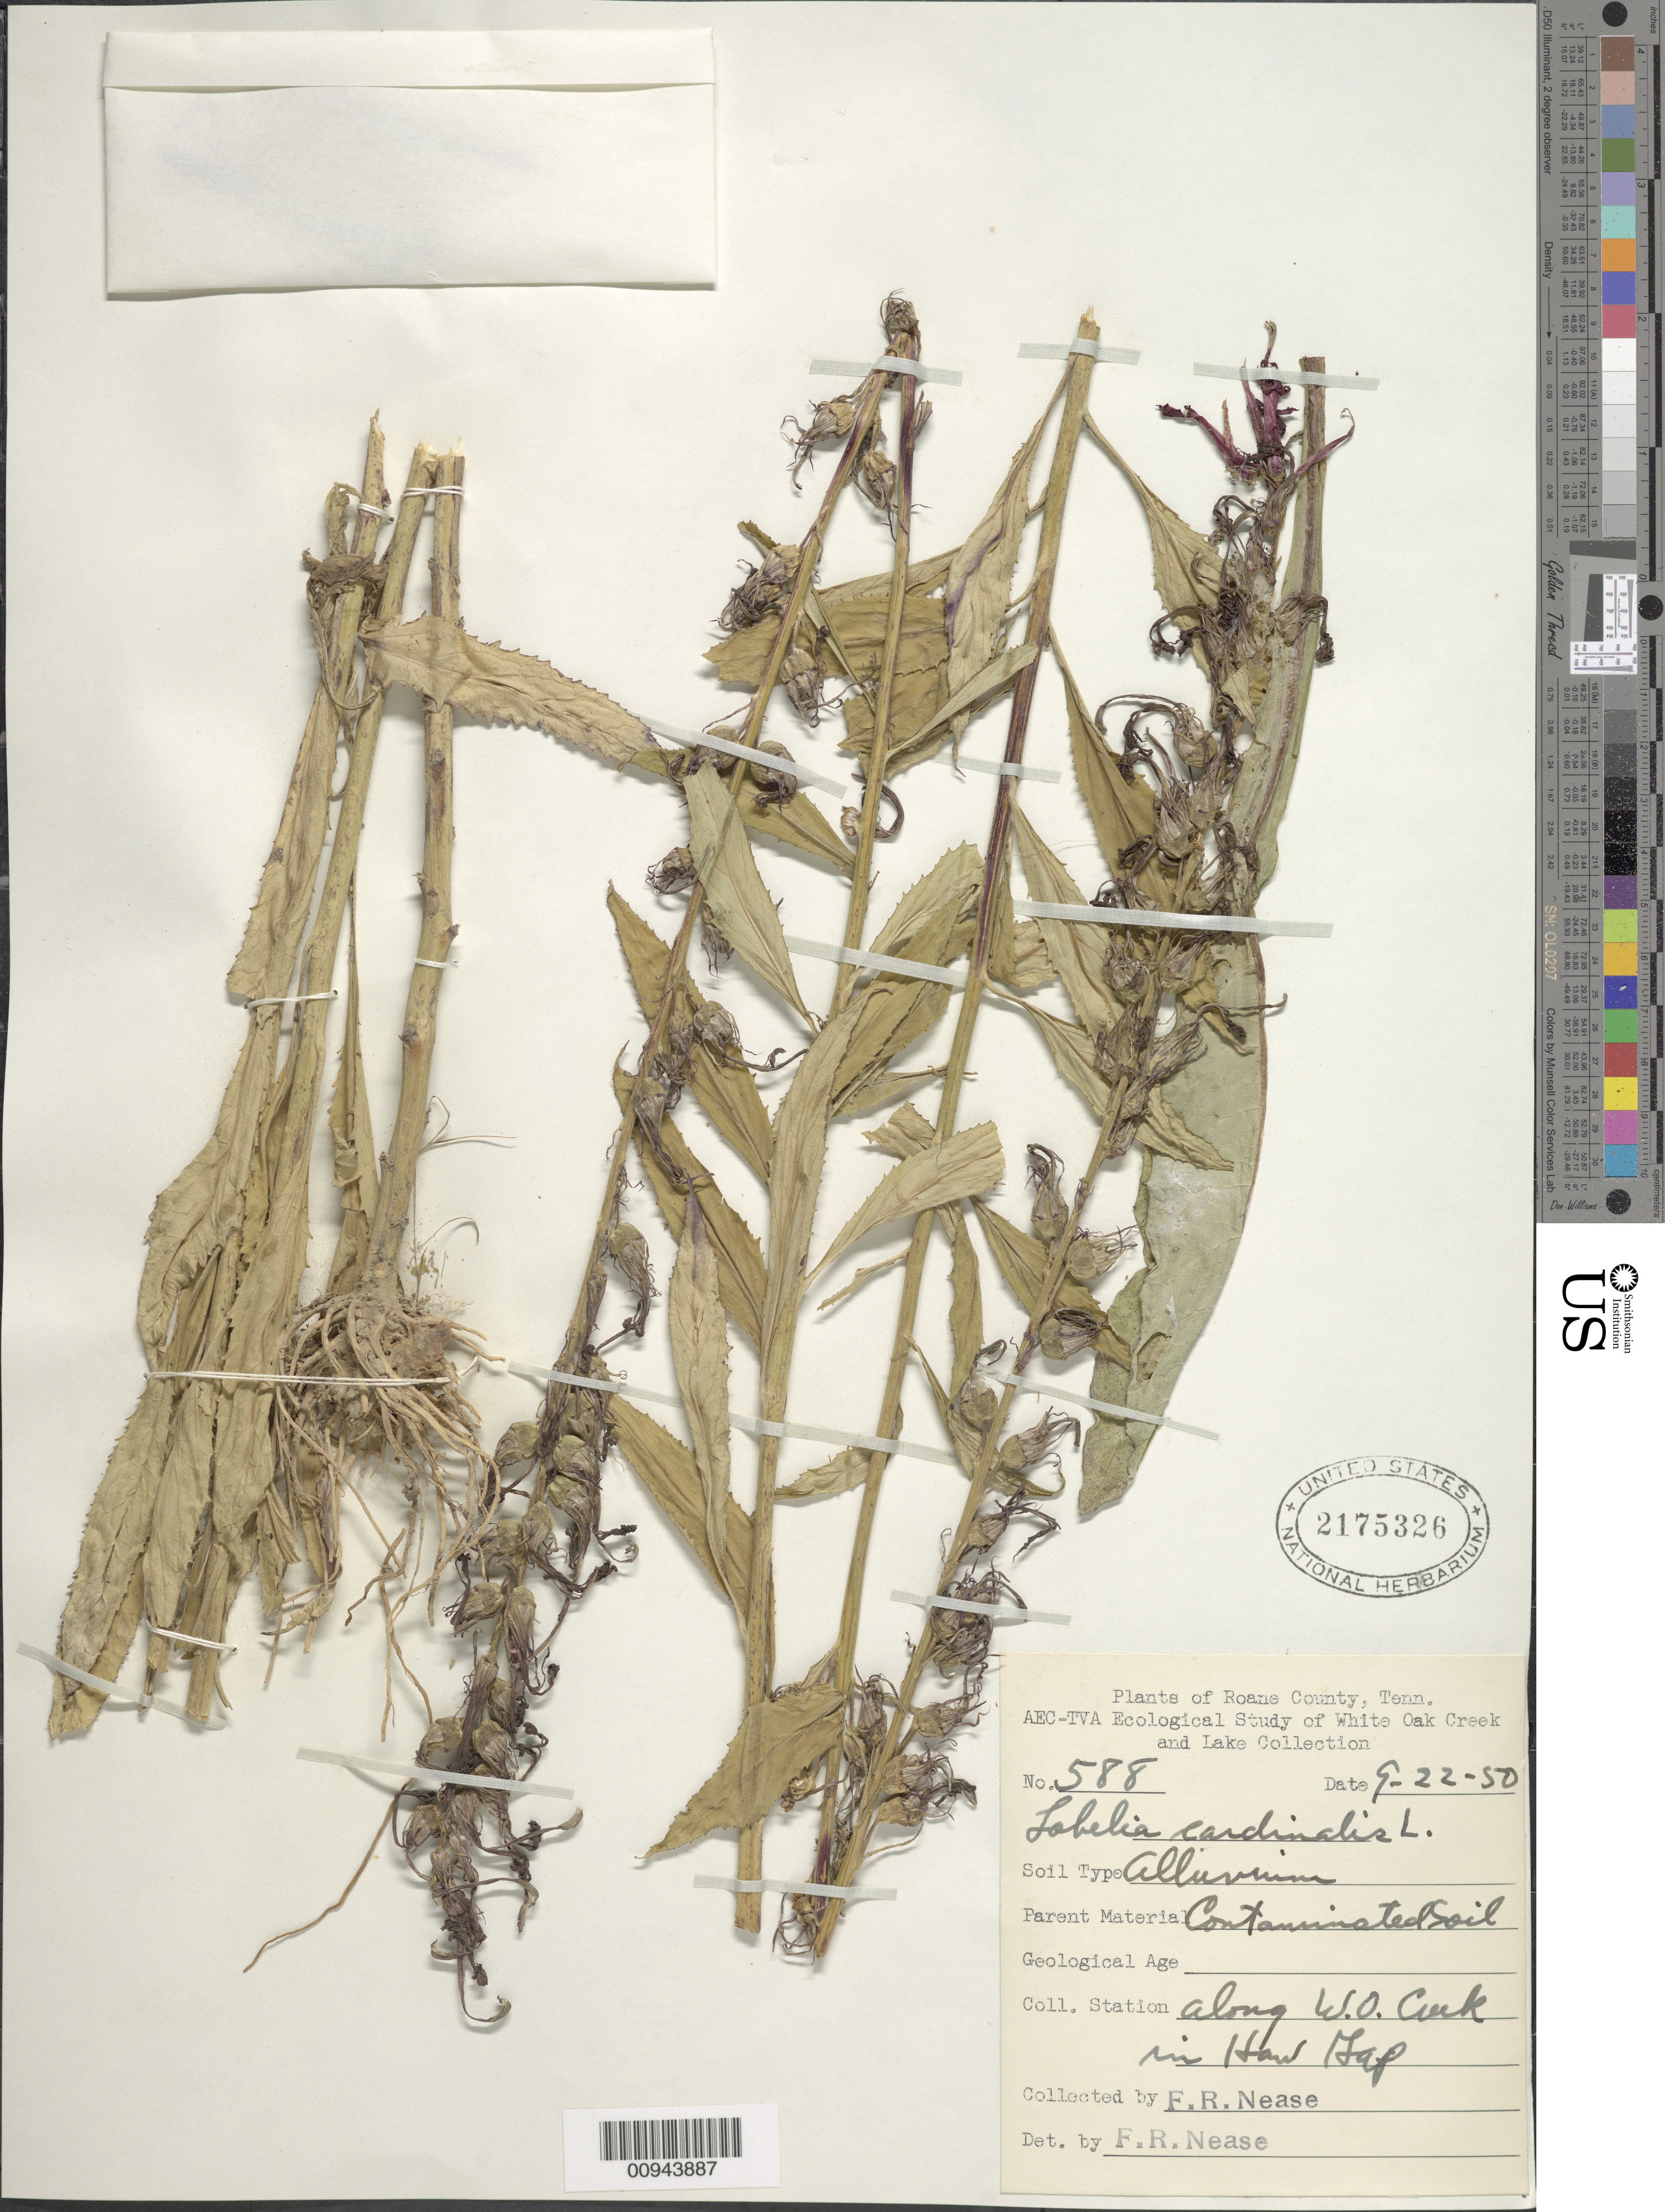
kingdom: Plantae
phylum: Tracheophyta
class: Magnoliopsida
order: Asterales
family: Campanulaceae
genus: Lobelia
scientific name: Lobelia cardinalis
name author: L.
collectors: F. Nease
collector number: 588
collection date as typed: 22 Sep 1950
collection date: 1950-09-22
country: United States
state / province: Tennessee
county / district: Roane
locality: Along W.O. Creek in Haw Gap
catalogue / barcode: US 2175326